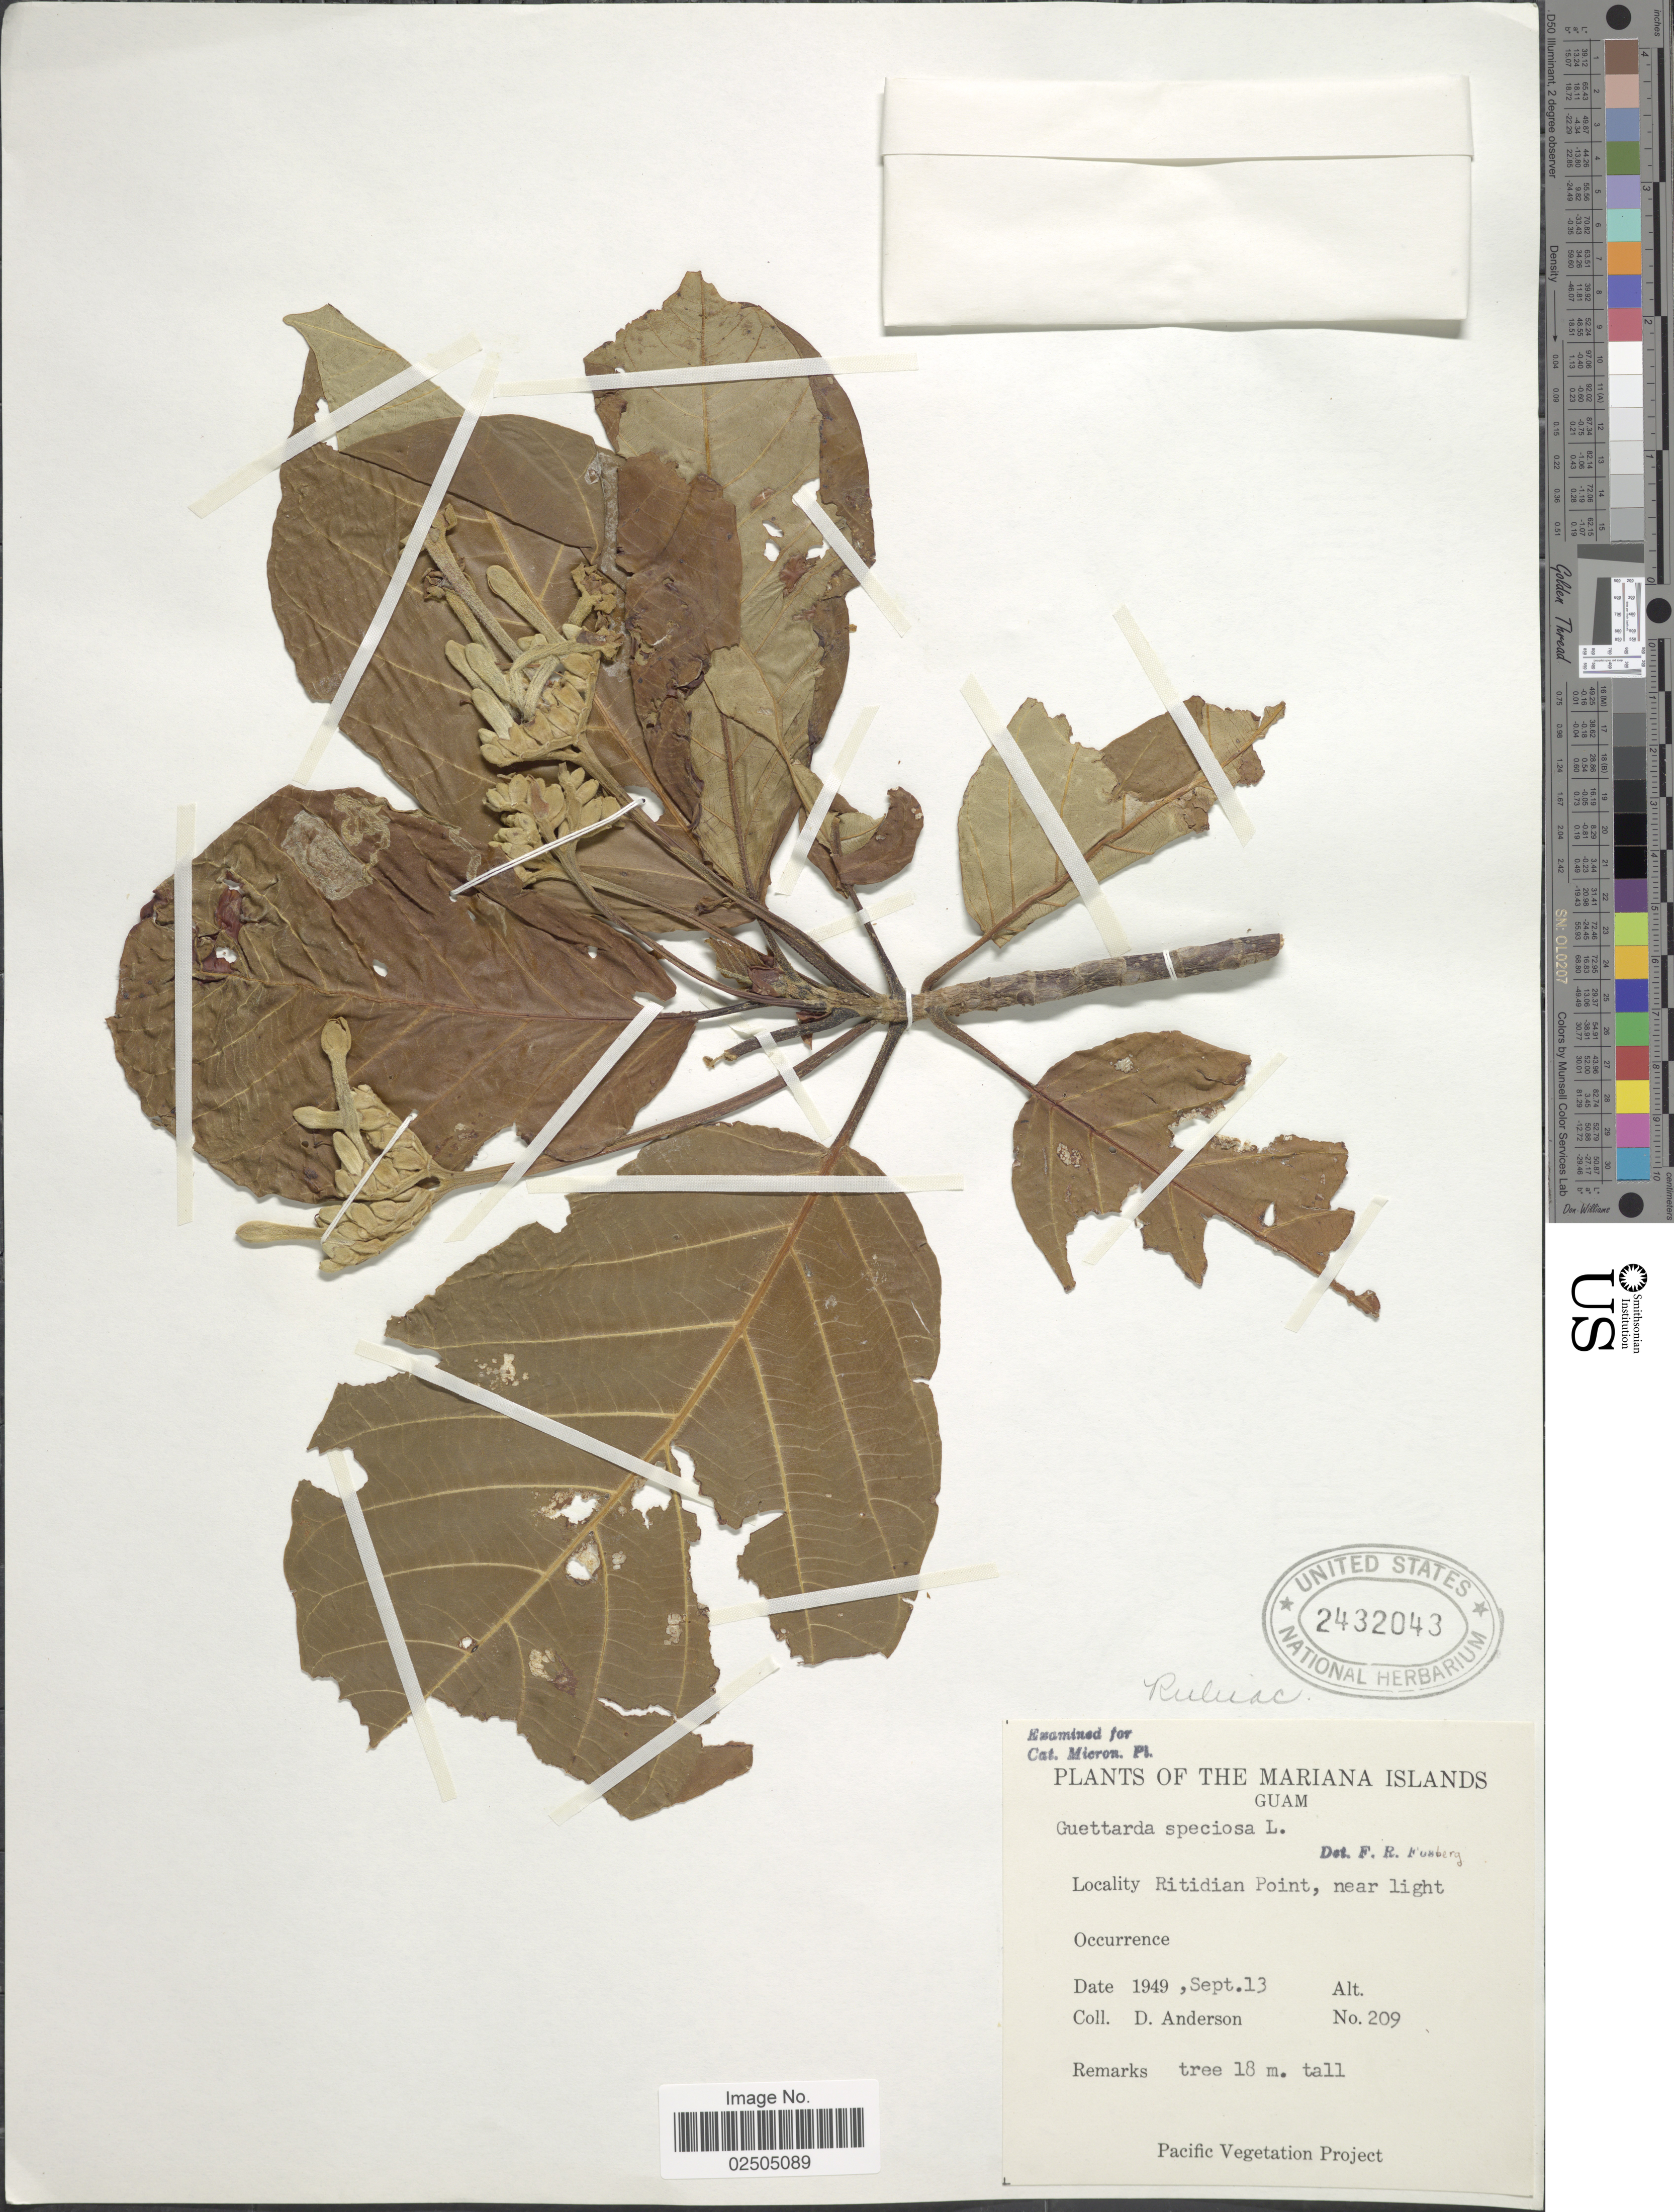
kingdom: Plantae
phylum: Tracheophyta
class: Magnoliopsida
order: Gentianales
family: Rubiaceae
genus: Guettarda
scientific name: Guettarda speciosa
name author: L.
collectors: D. Anderson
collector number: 209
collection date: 1949-09-13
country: Guam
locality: Ritidian Point, near light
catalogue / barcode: US 2432043